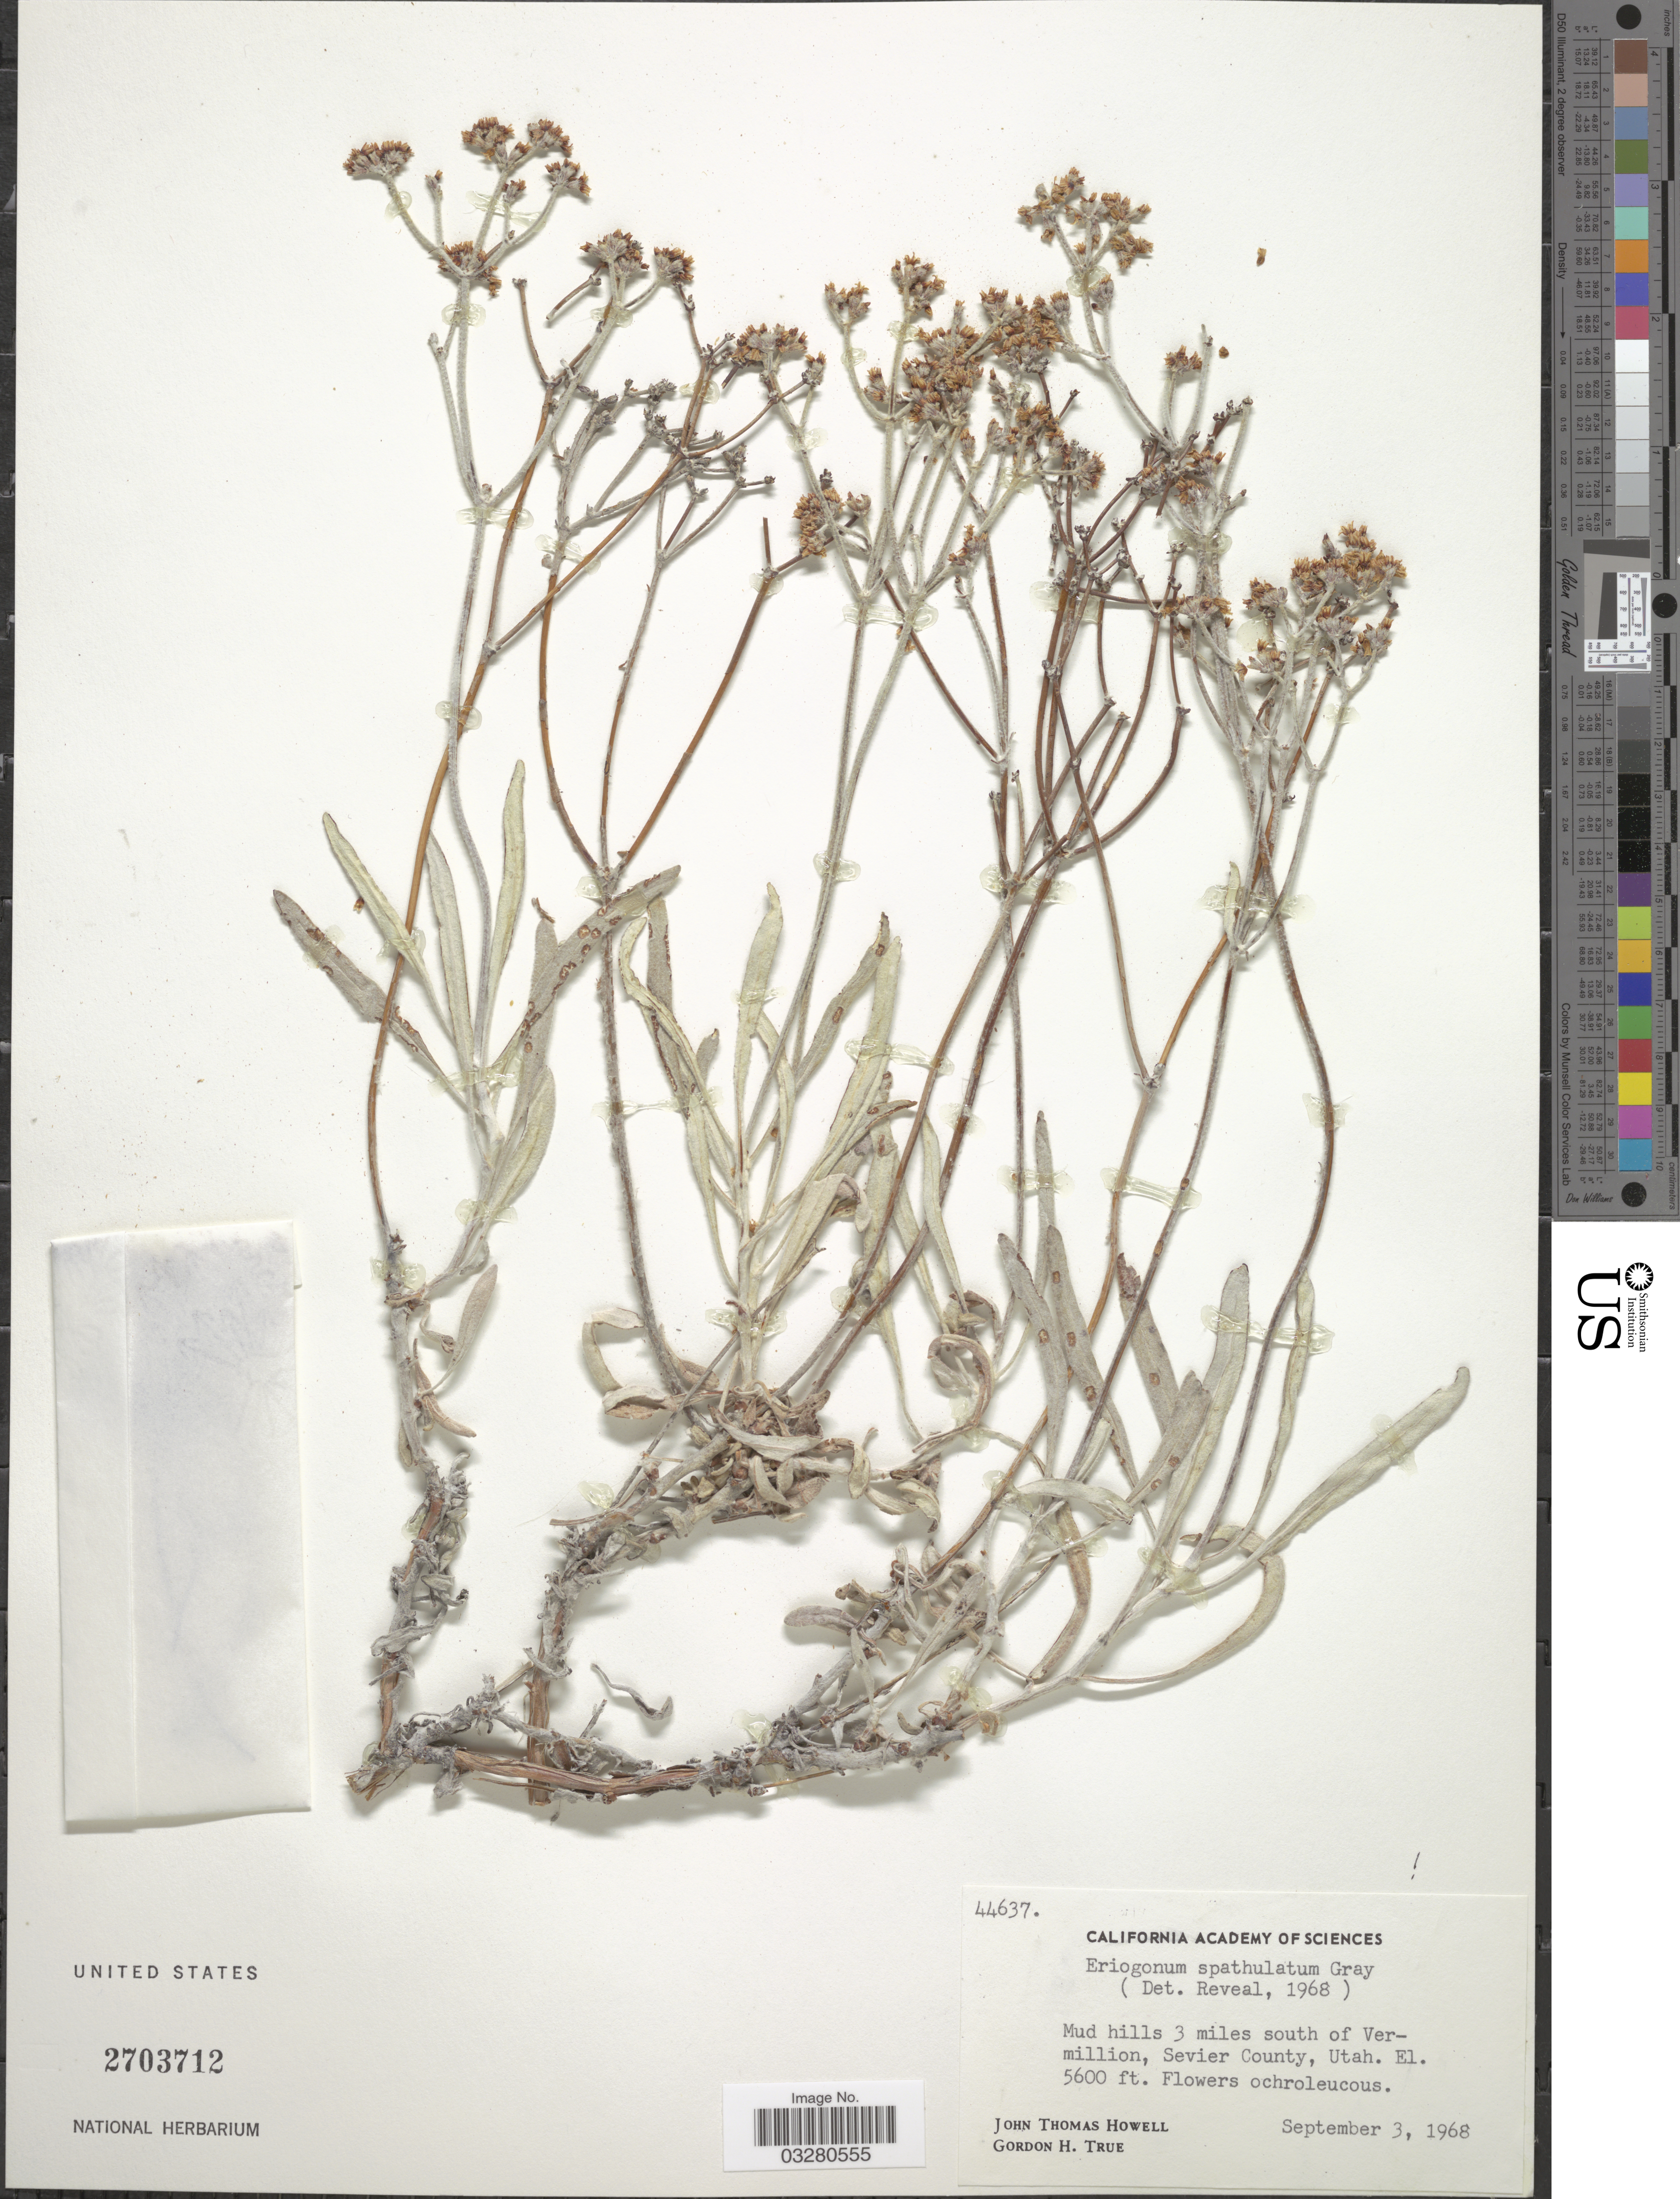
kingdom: Plantae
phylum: Tracheophyta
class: Magnoliopsida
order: Caryophyllales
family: Polygonaceae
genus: Eriogonum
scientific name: Eriogonum spathulatum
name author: A. Gray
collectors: J. T. Howell & G. H. True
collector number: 44637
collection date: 1968-09-03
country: United States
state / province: Utah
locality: Mud hills 3 miles south of Vermillion, Sevier County.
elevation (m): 1707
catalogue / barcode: US 2703712